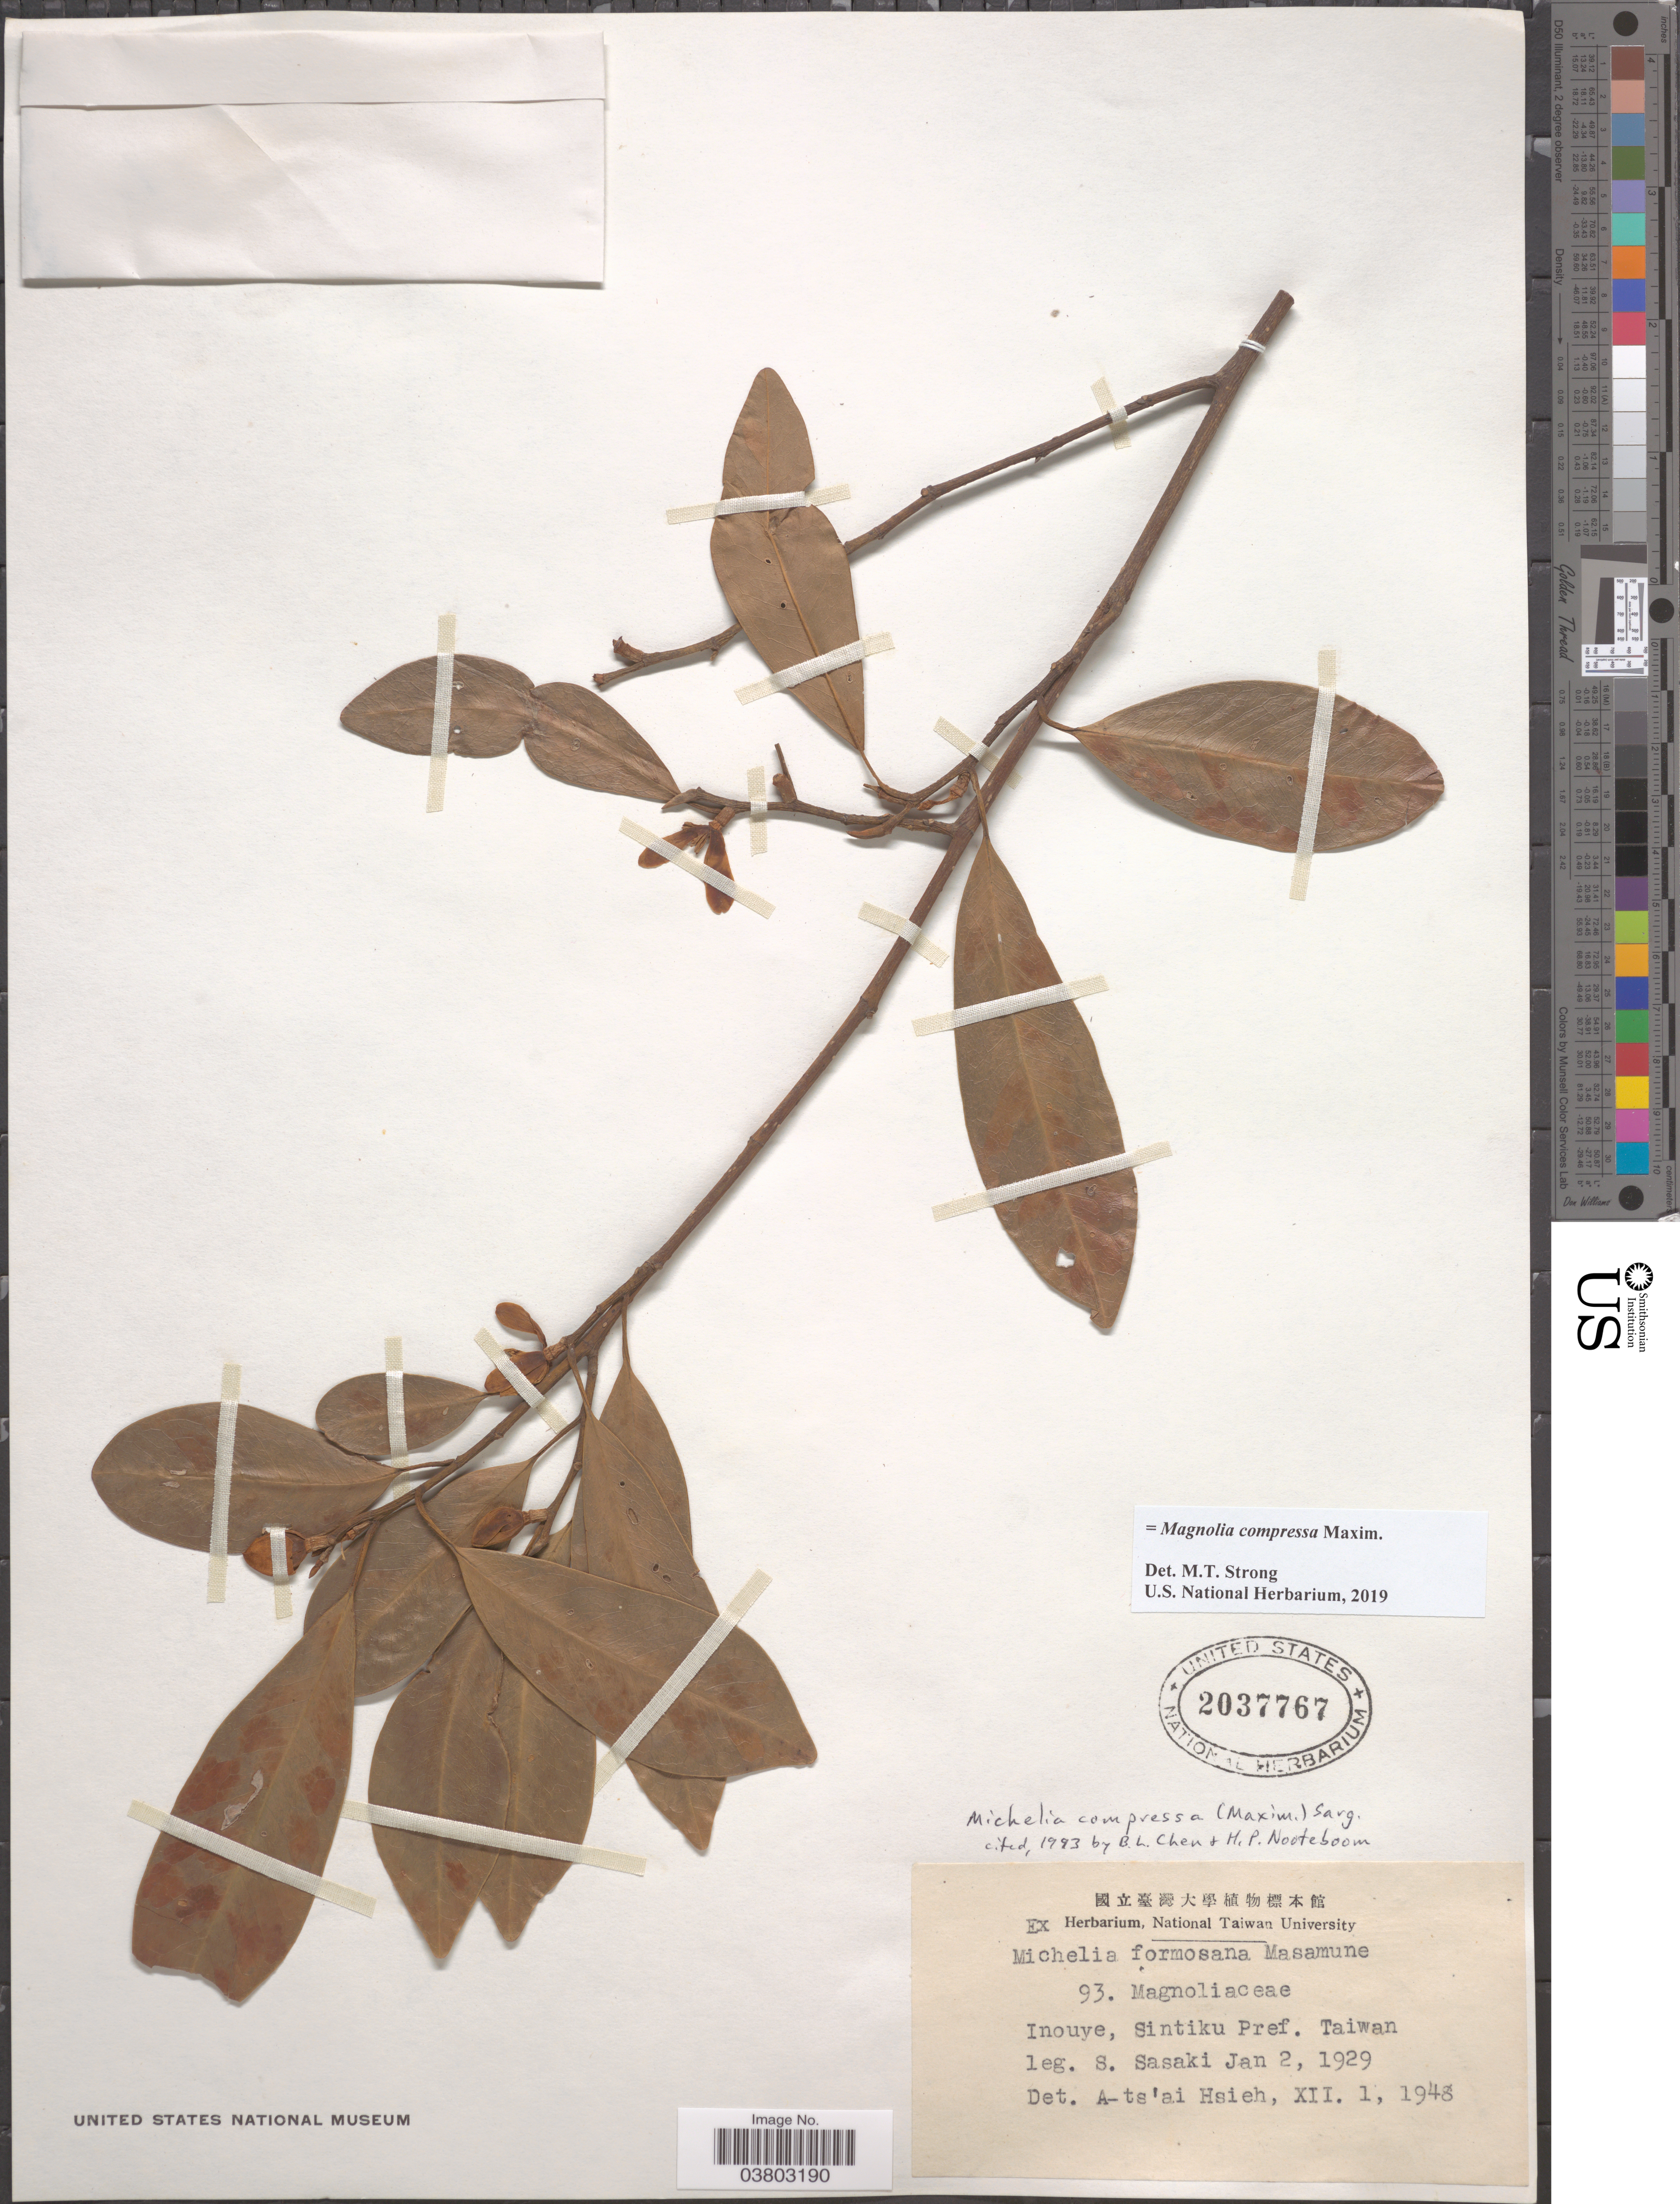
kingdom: Plantae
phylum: Tracheophyta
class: Magnoliopsida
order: Magnoliales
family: Magnoliaceae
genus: Magnolia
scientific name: Magnolia compressa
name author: Maxim.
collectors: S. Sasaki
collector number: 93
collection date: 1929-01-02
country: Taiwan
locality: Inouye, Sintiku Pref.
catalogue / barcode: US 2037767